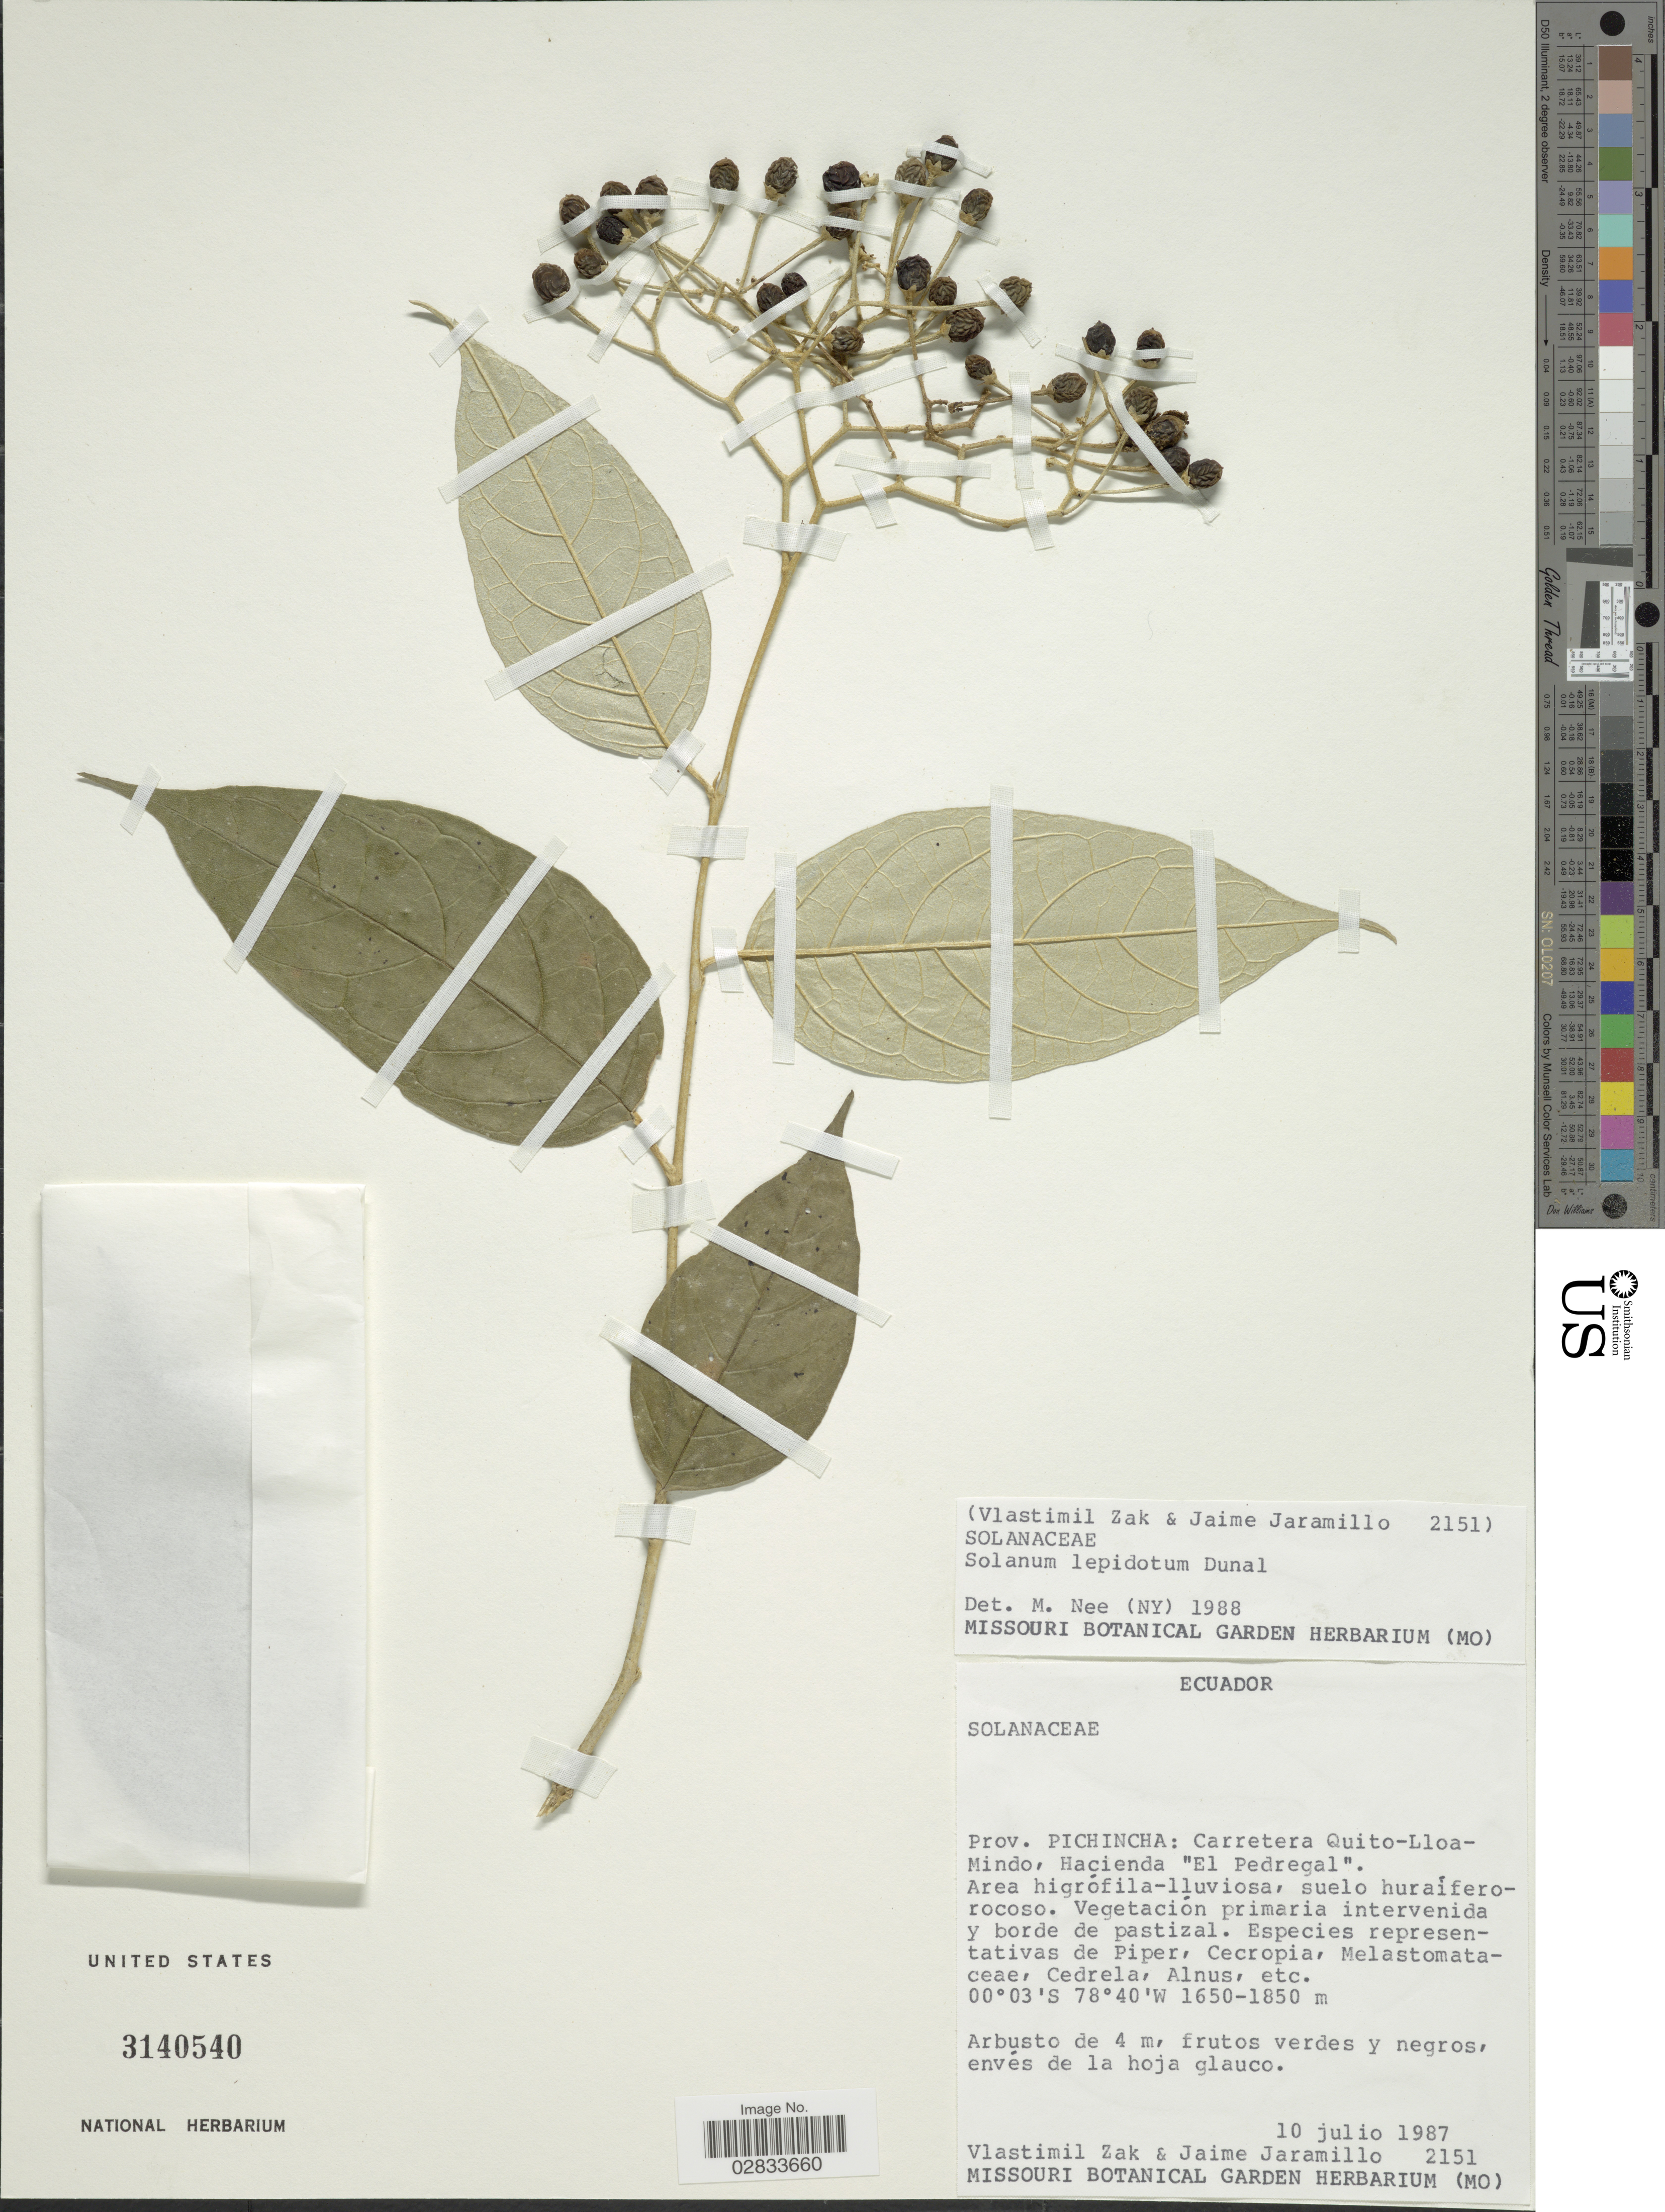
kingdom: Plantae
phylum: Tracheophyta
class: Magnoliopsida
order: Solanales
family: Solanaceae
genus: Solanum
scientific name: Solanum lepidotum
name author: Humb. & Bonpl. ex Dunal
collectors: V. Zak & J. Jaramillo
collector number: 2151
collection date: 1987-07-10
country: Ecuador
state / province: Pichincha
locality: Prov. Pichincha: Carretera Quito-Lloamindo, Hacienda "El Pedregal", Area higrófila-lluviosa, suelo huraíferorocoso.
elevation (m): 1650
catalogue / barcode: US 3140540